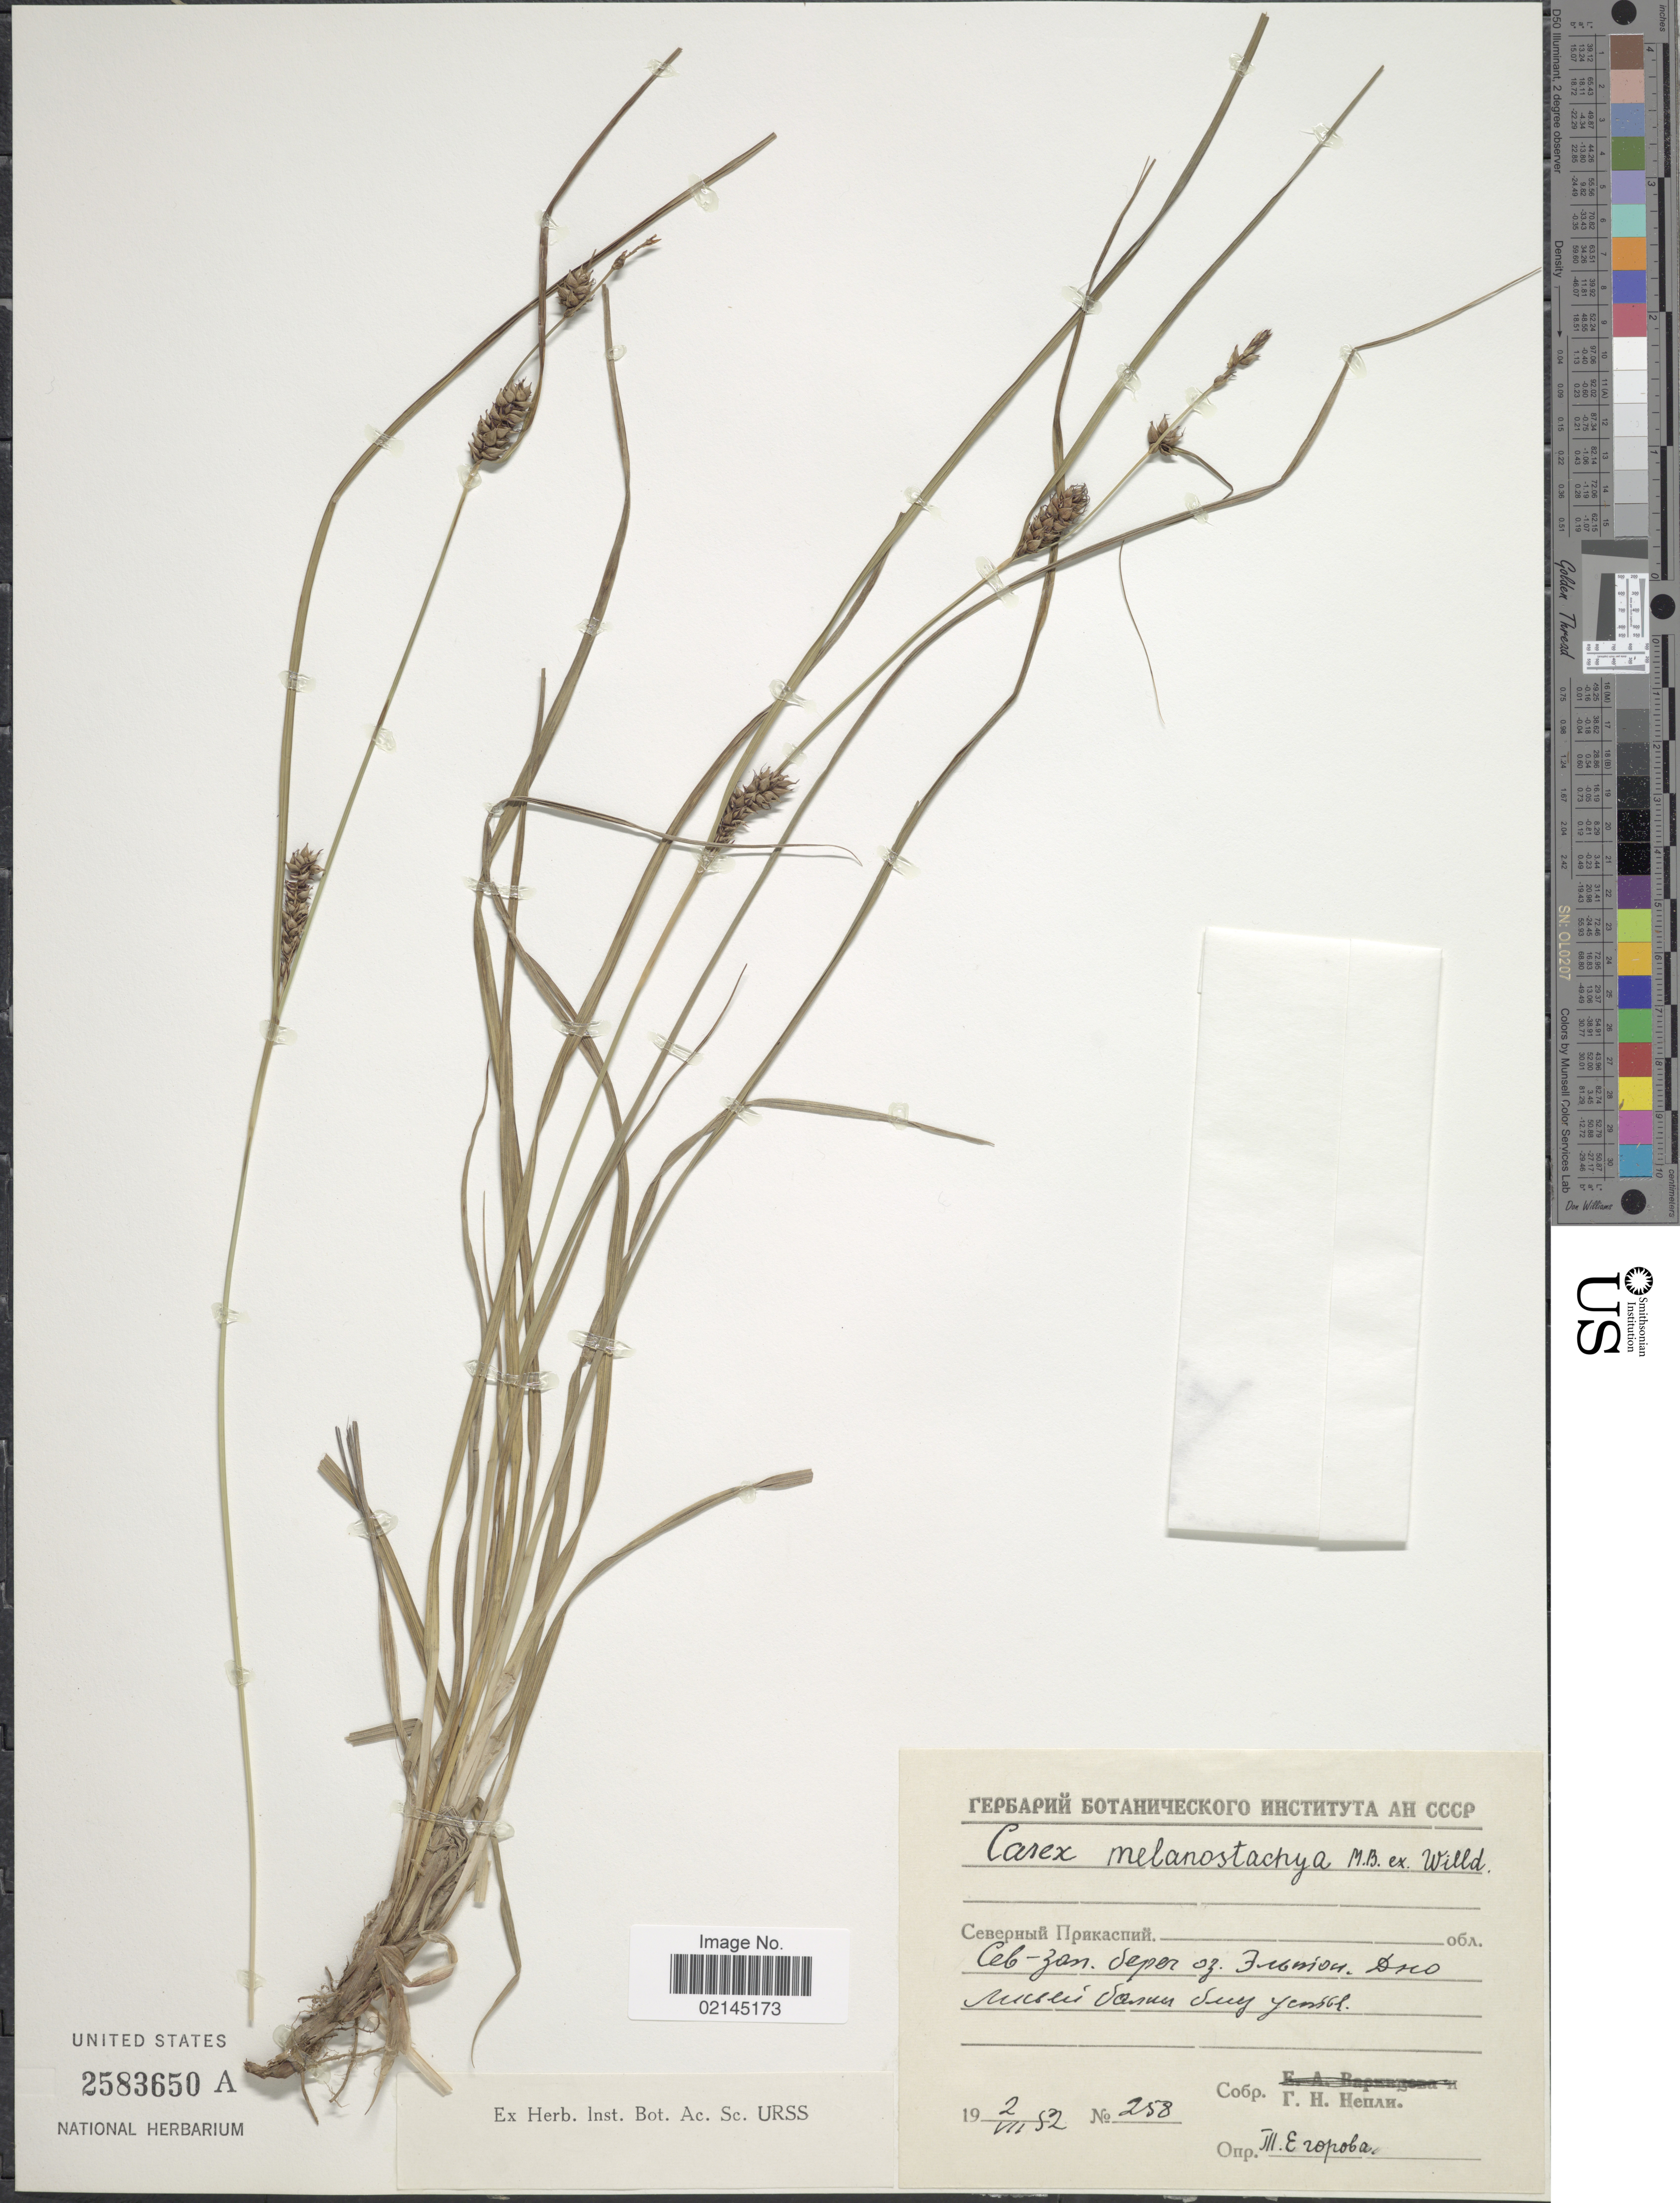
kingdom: Plantae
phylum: Tracheophyta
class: Liliopsida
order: Poales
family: Cyperaceae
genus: Carex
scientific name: Carex melanostachya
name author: M. Bieb. ex Willd.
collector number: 258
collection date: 1952-07-02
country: U.S.S.R.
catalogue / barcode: US 2583650A